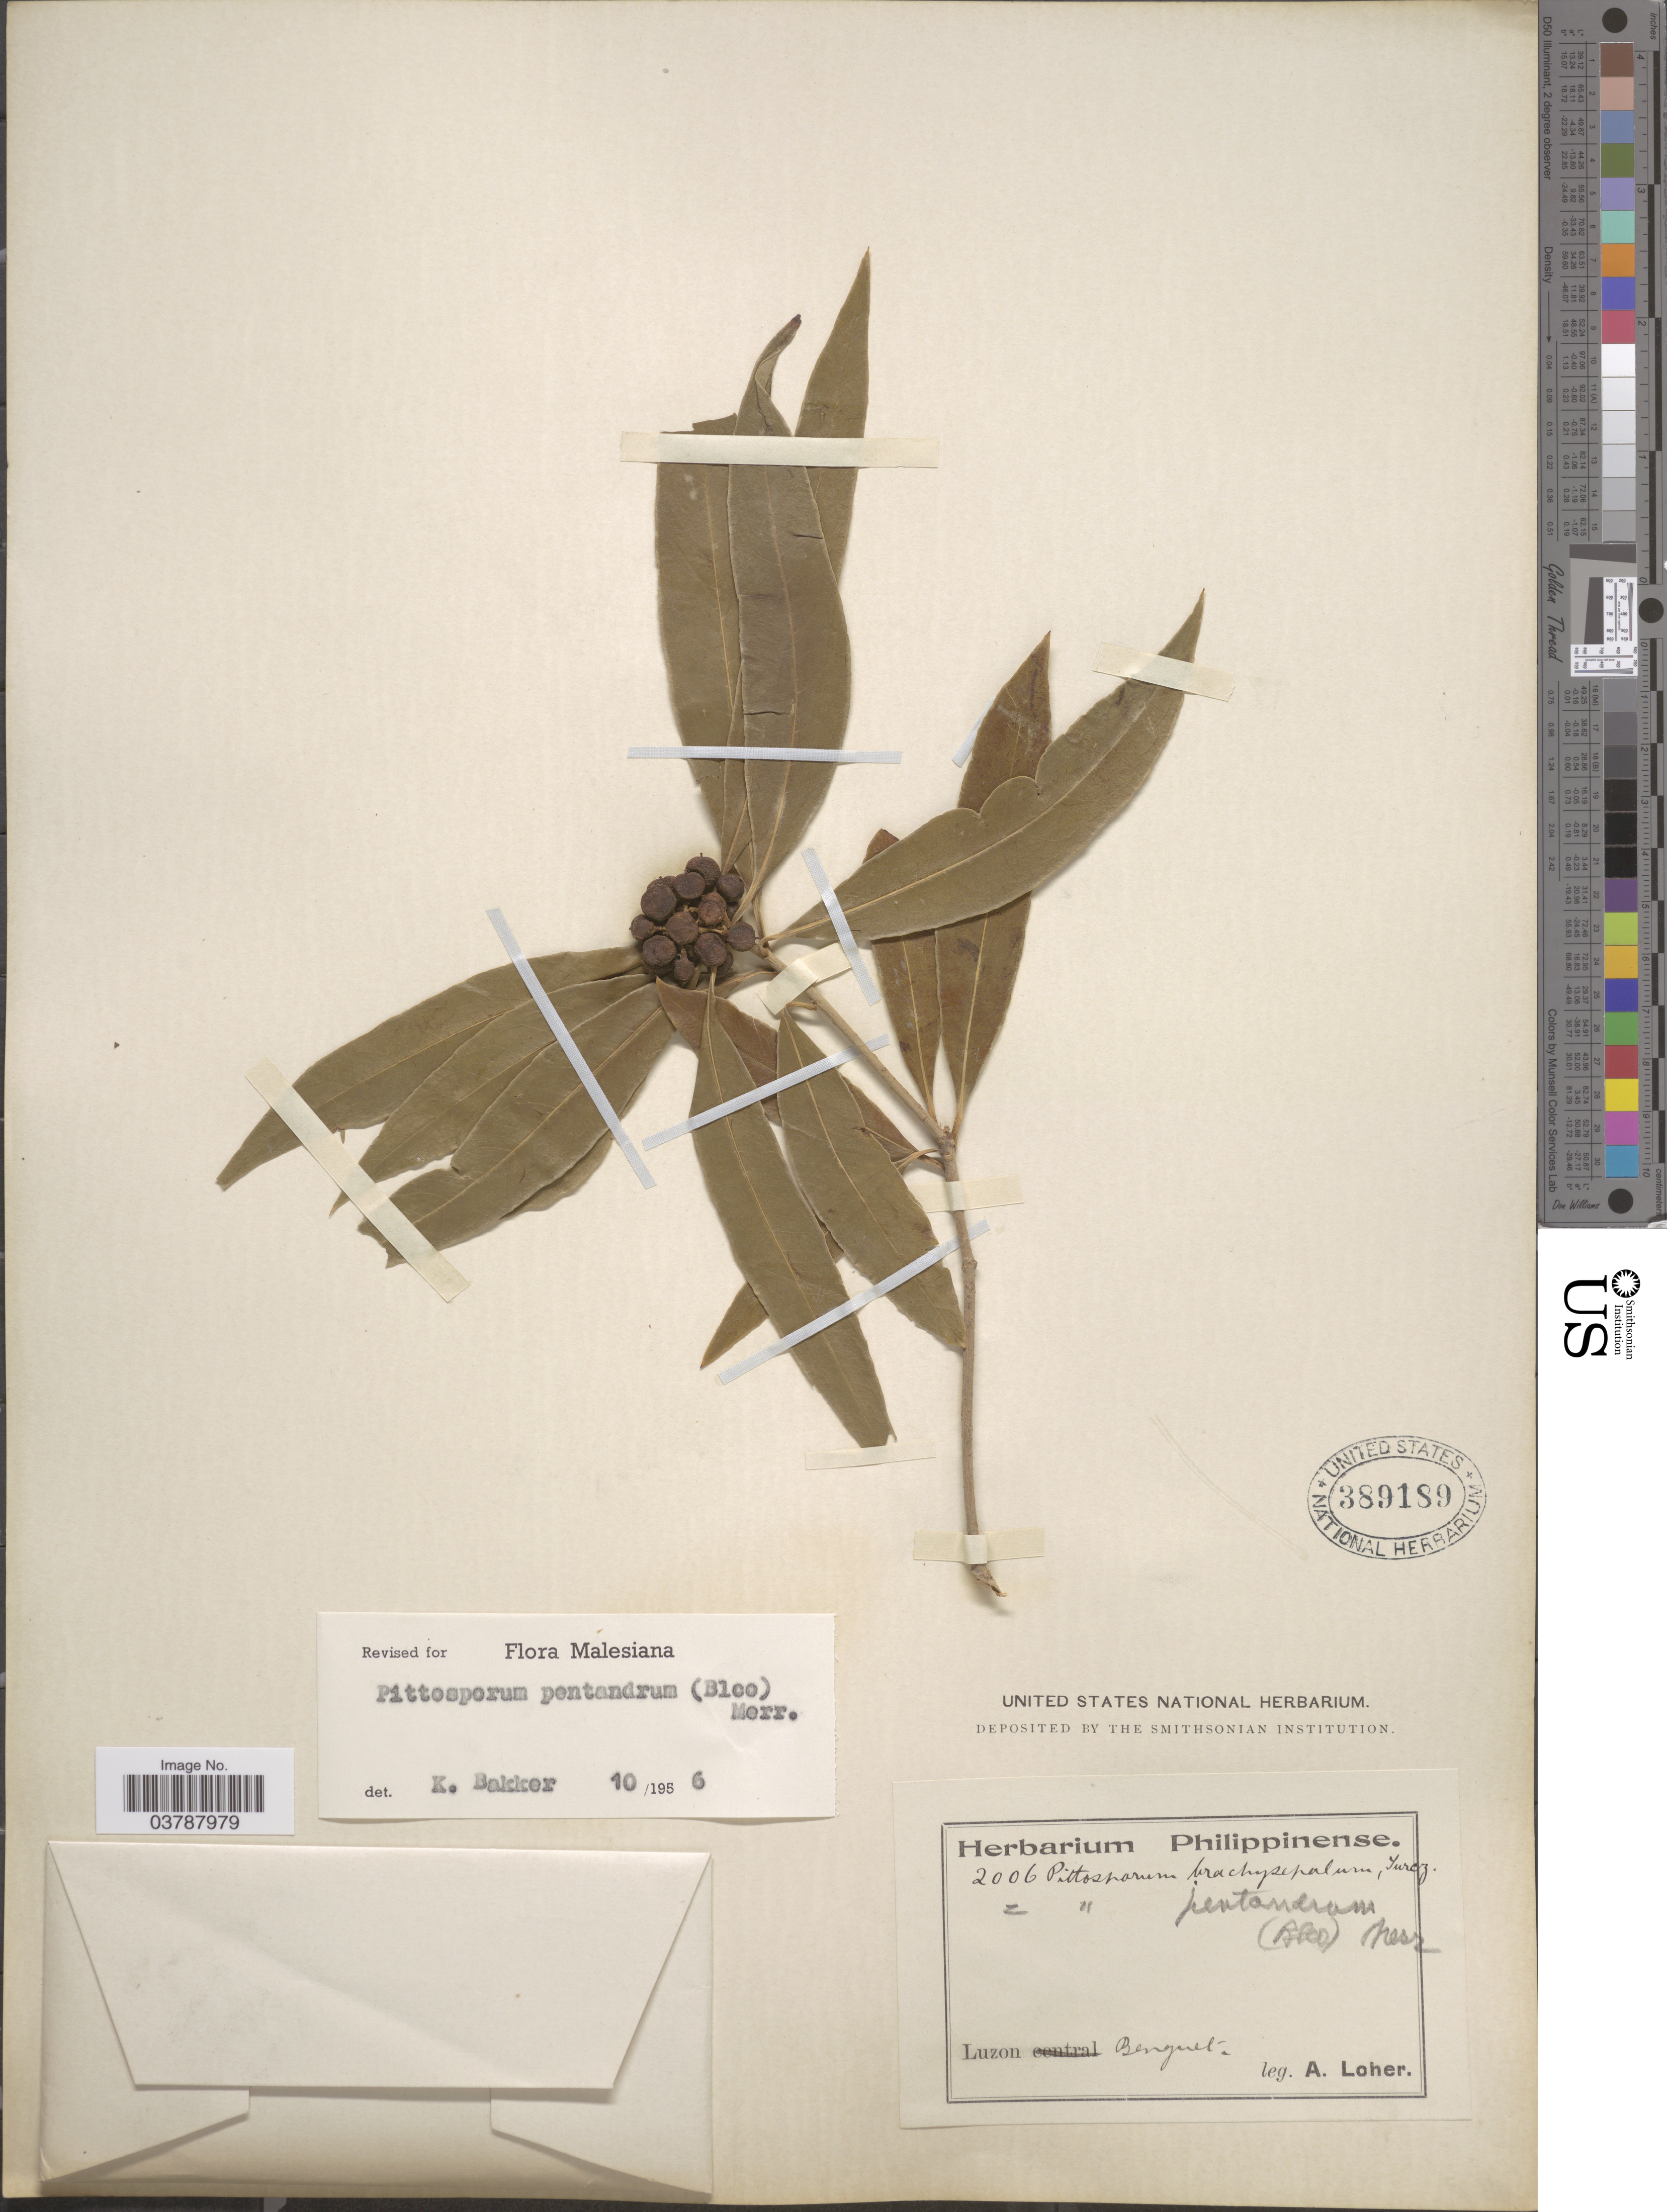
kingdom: Plantae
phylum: Tracheophyta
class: Magnoliopsida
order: Apiales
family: Pittosporaceae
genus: Pittosporum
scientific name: Pittosporum pentandrum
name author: (Blanco) Merr.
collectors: A. Loher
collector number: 2006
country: Philippines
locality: Luzon, Benguet.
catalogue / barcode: US 389189